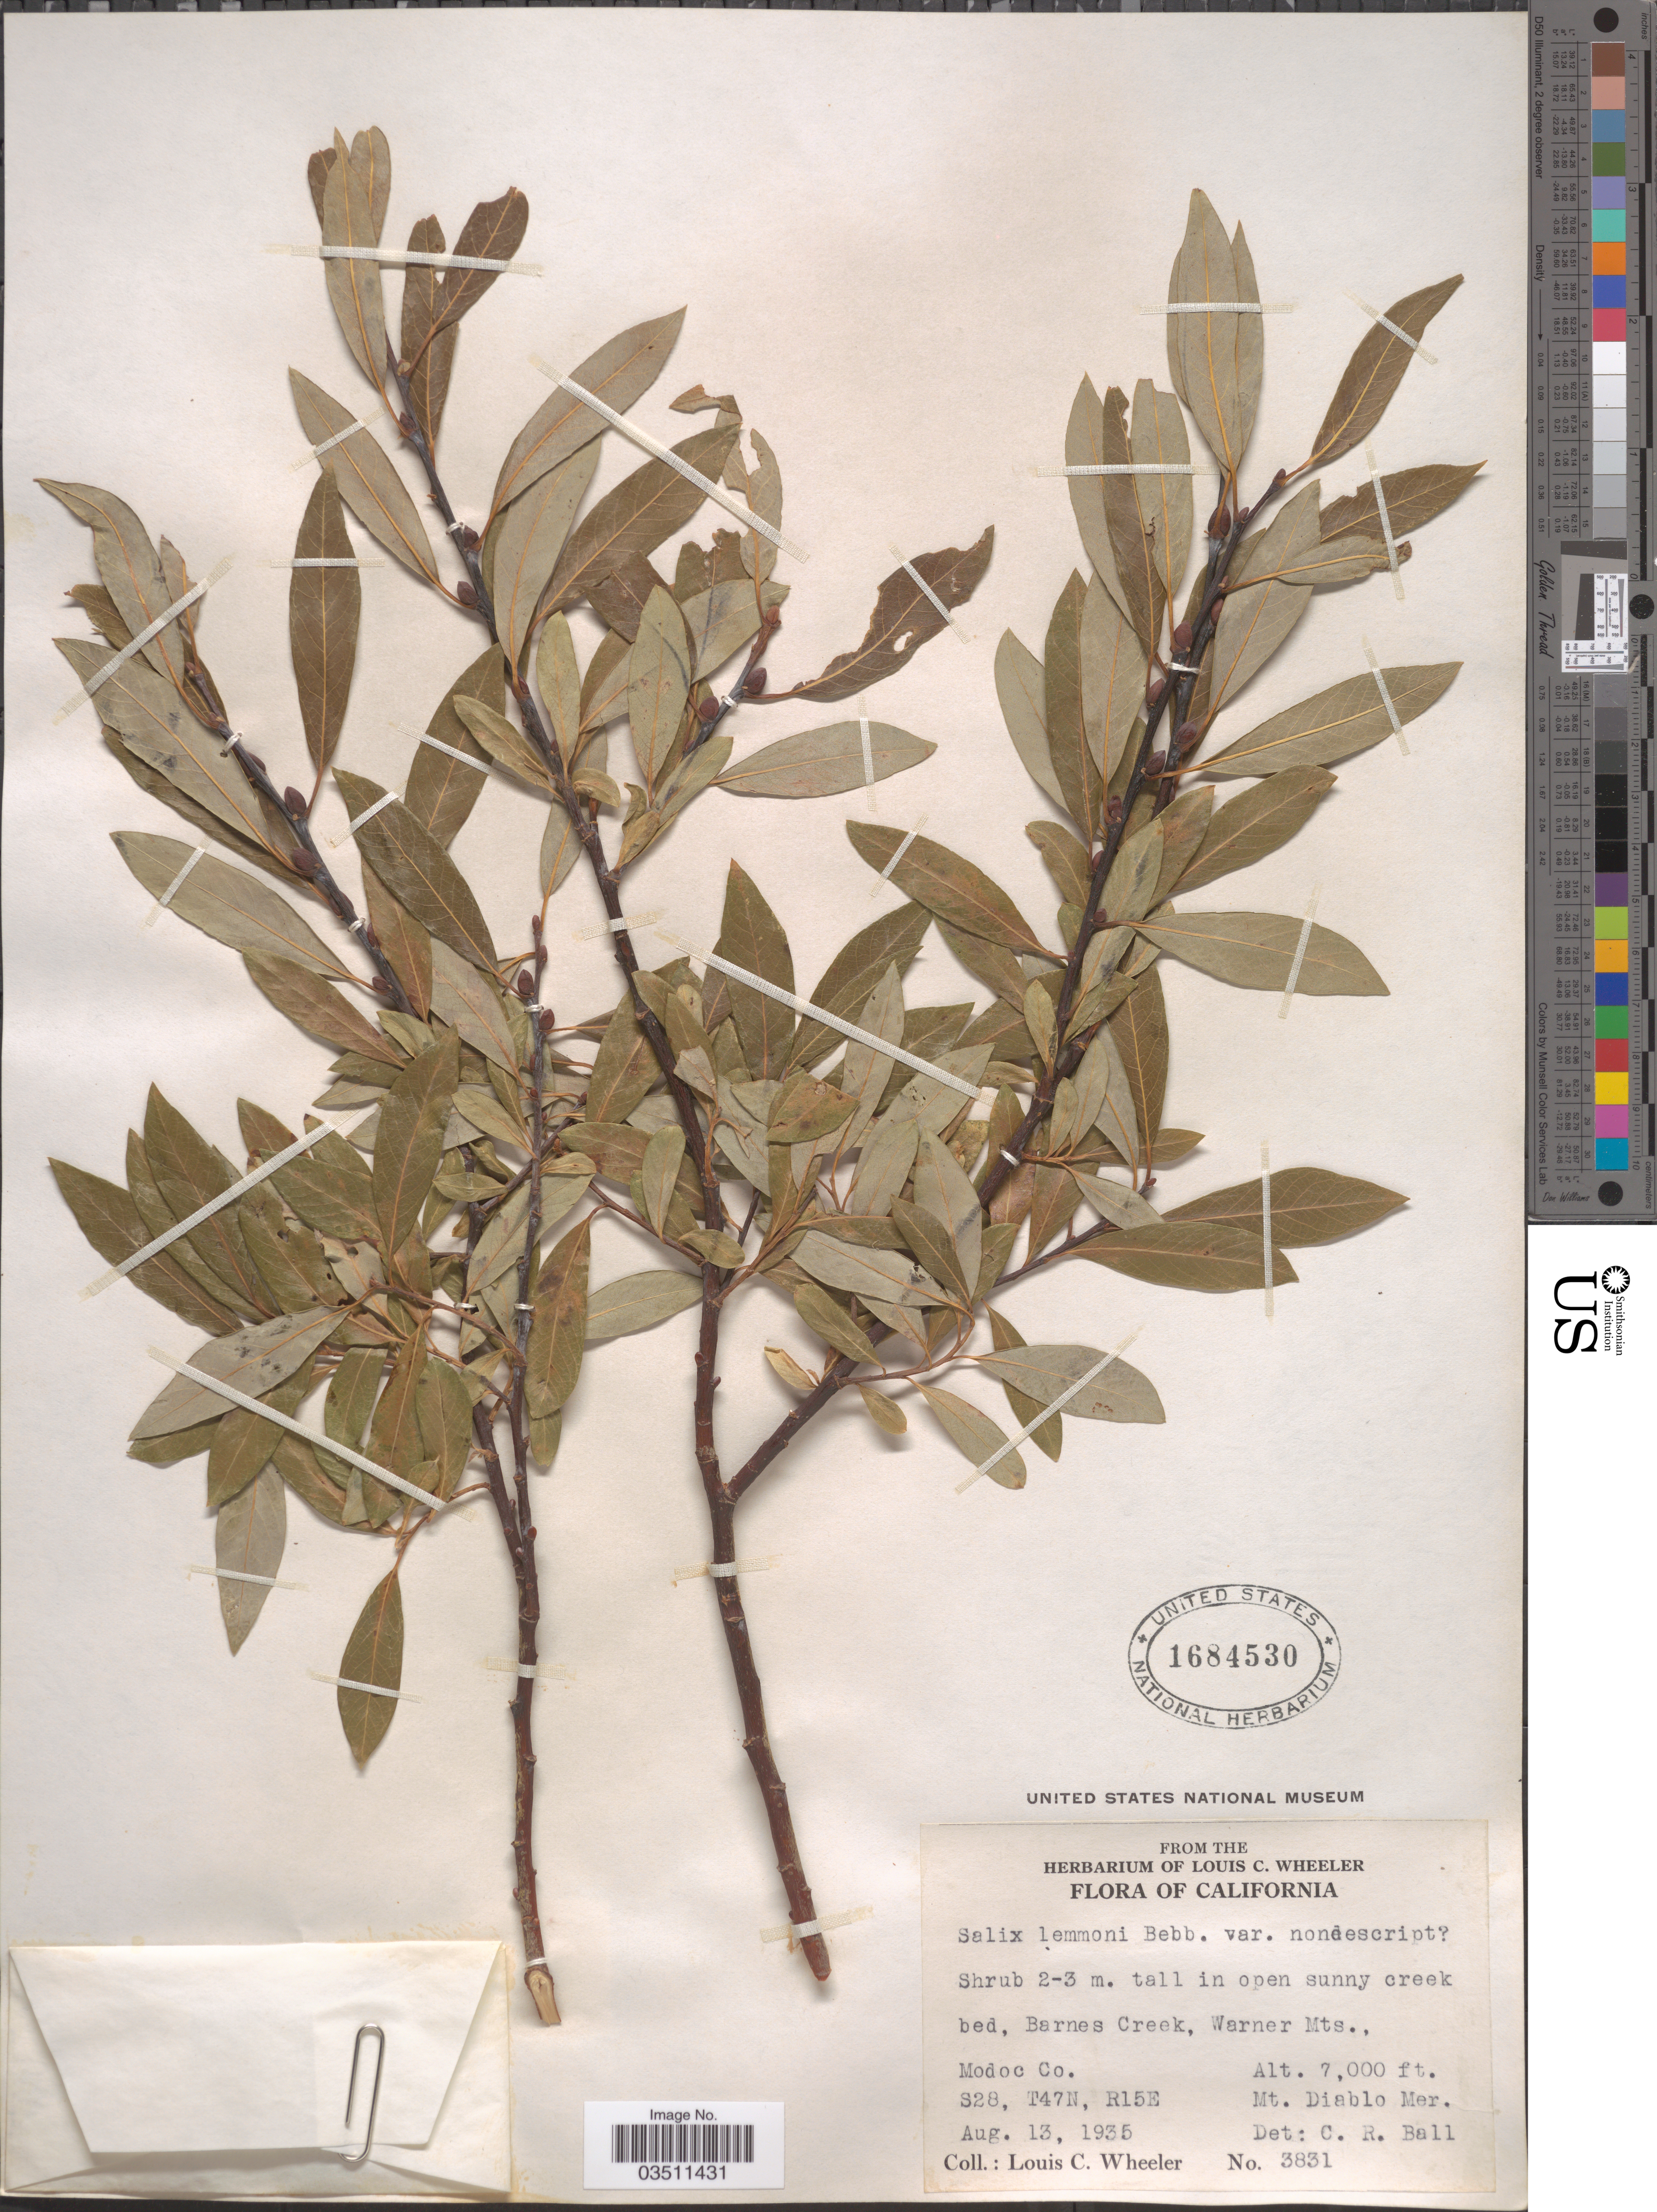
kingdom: Plantae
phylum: Tracheophyta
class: Magnoliopsida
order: Malpighiales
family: Salicaceae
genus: Salix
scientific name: Salix lemmonii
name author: Bebb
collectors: L. C. Wheeler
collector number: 3831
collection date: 1935-08-13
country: United States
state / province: California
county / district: Modoc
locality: In open sunny creek bed, Barnes Creek, Warner Mts., Modoc Co. S28, T47N, R15E. Mt. Diablo Mer.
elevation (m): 2134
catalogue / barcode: US 1684530